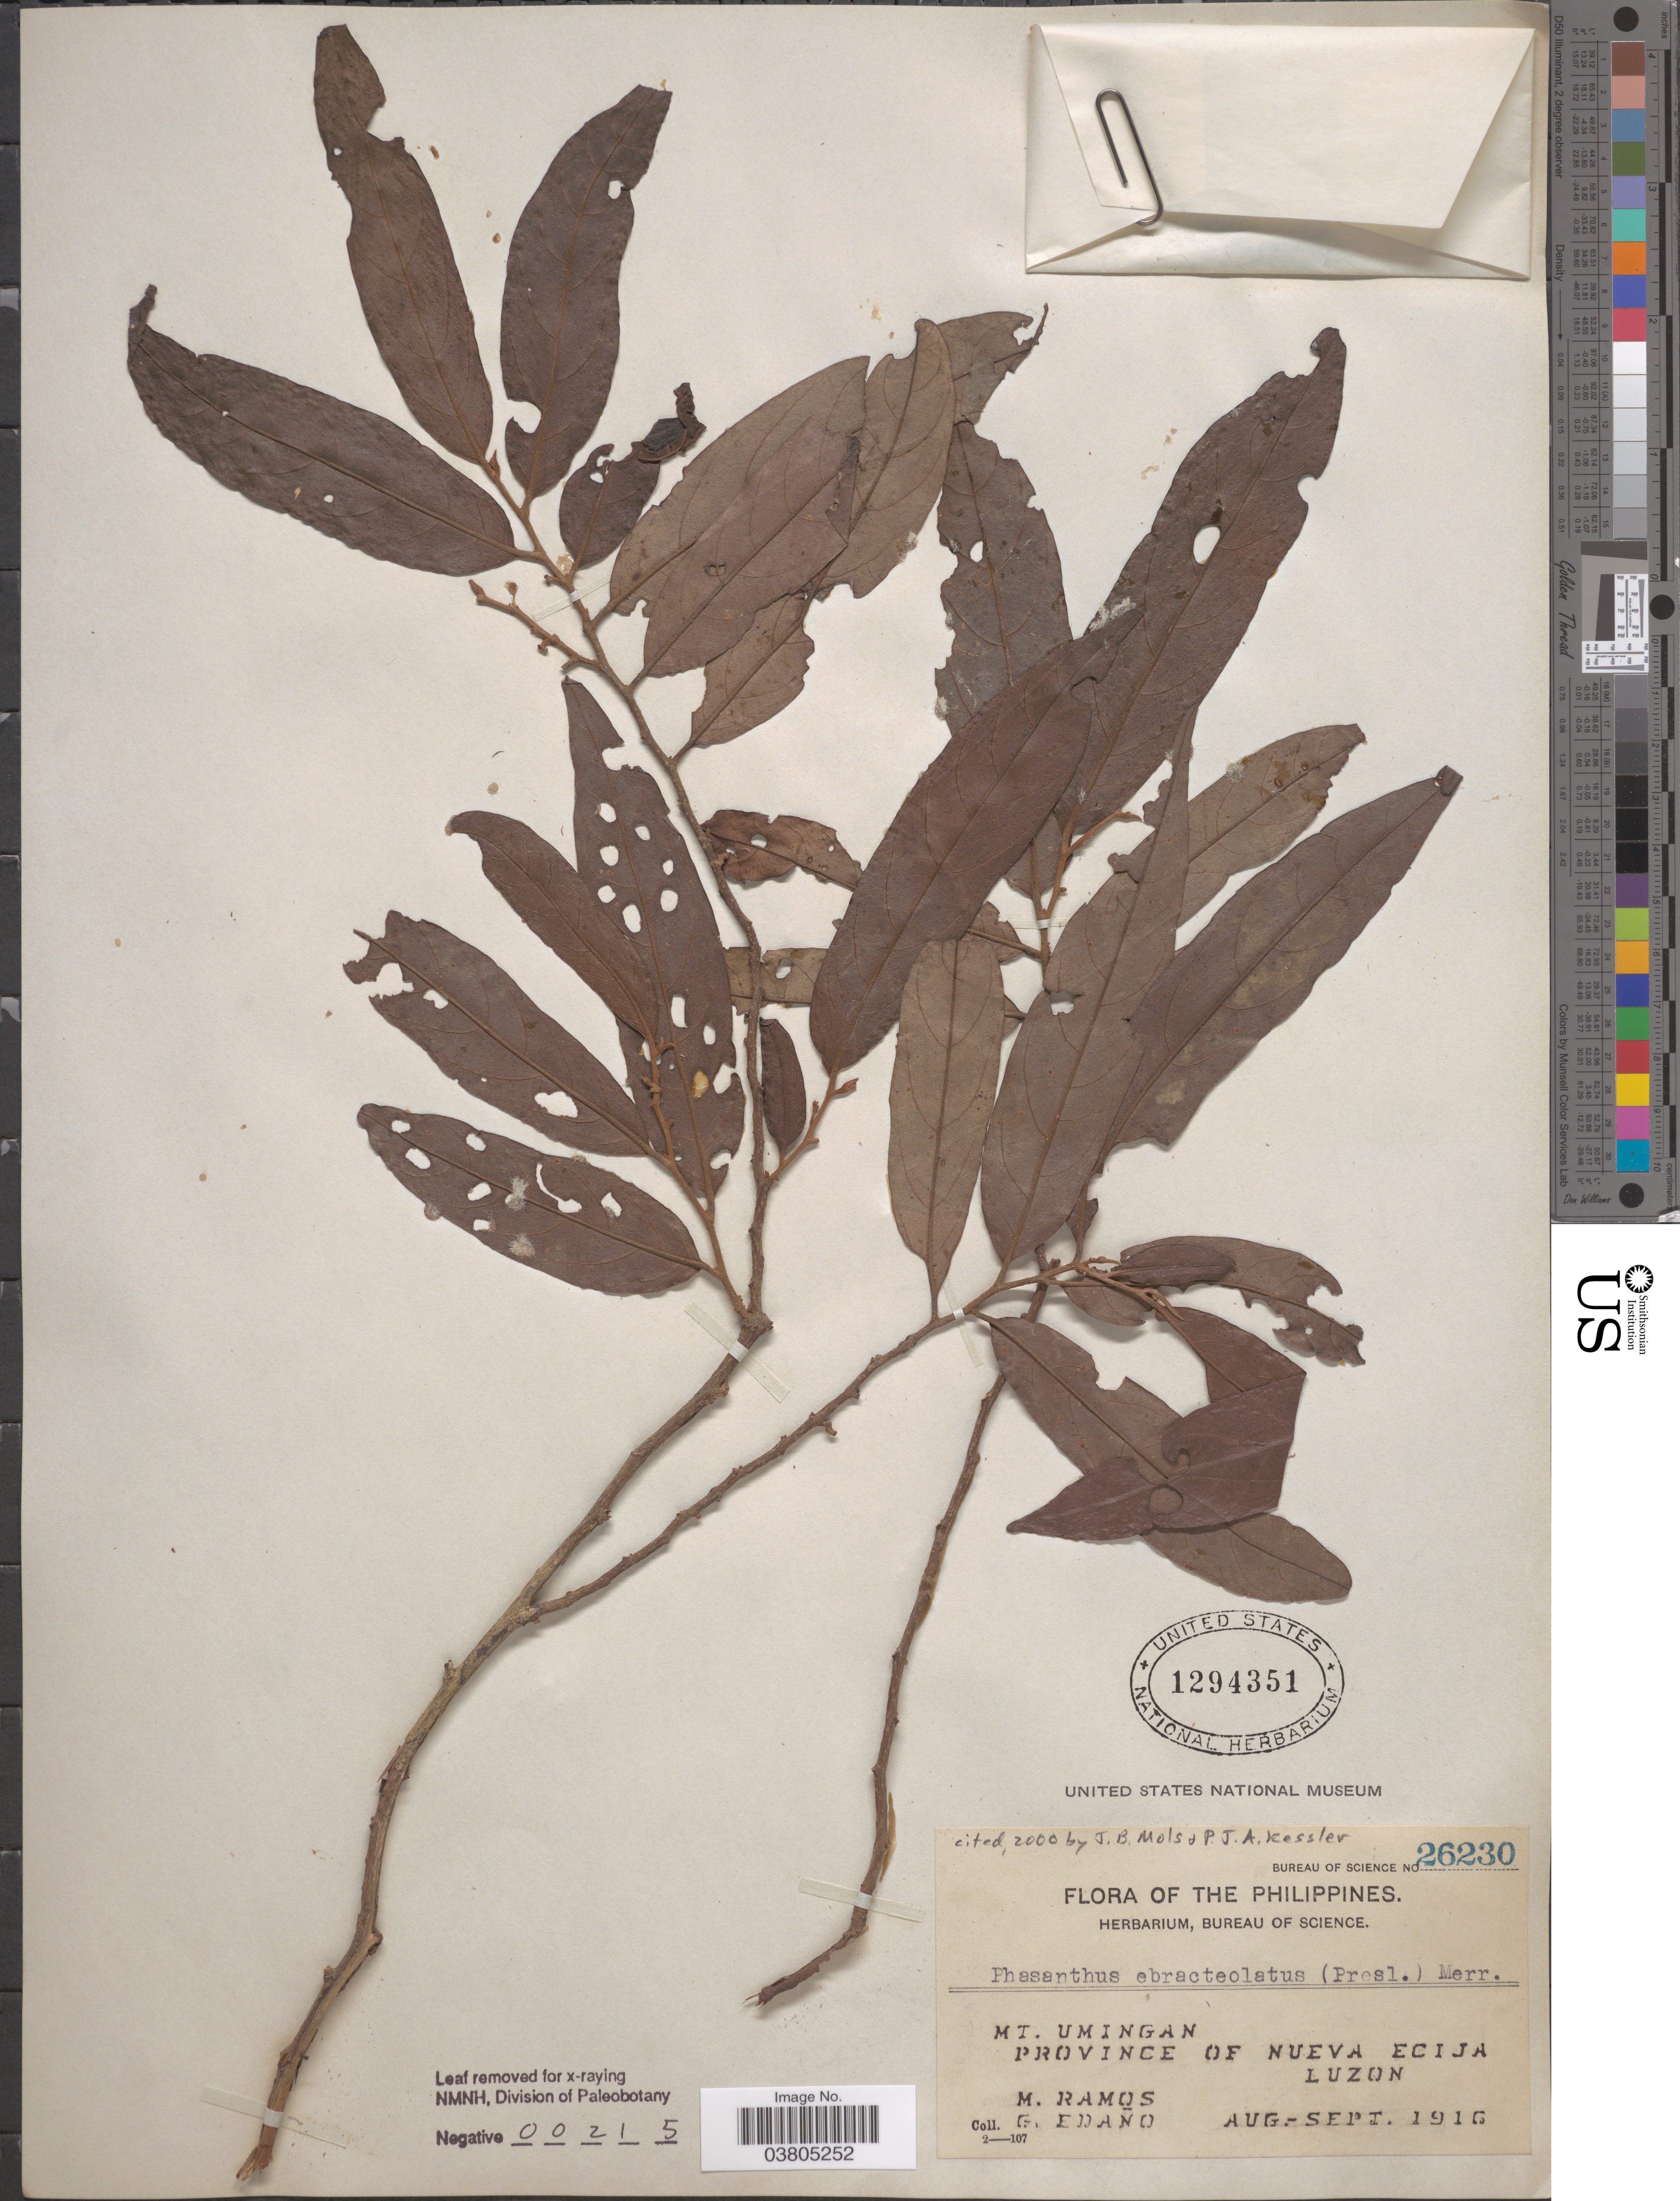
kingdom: Plantae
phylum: Tracheophyta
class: Magnoliopsida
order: Magnoliales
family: Annonaceae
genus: Phaeanthus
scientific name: Phaeanthus ebracteolatus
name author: (C. Presl) Merr.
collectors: M. Ramos & G. Edaño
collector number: Bureau of Science 26230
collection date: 1916-08/1916-09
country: Philippines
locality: Mt. Umingan. Province of Nueva Ecija. Luzon.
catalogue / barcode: US 1294351